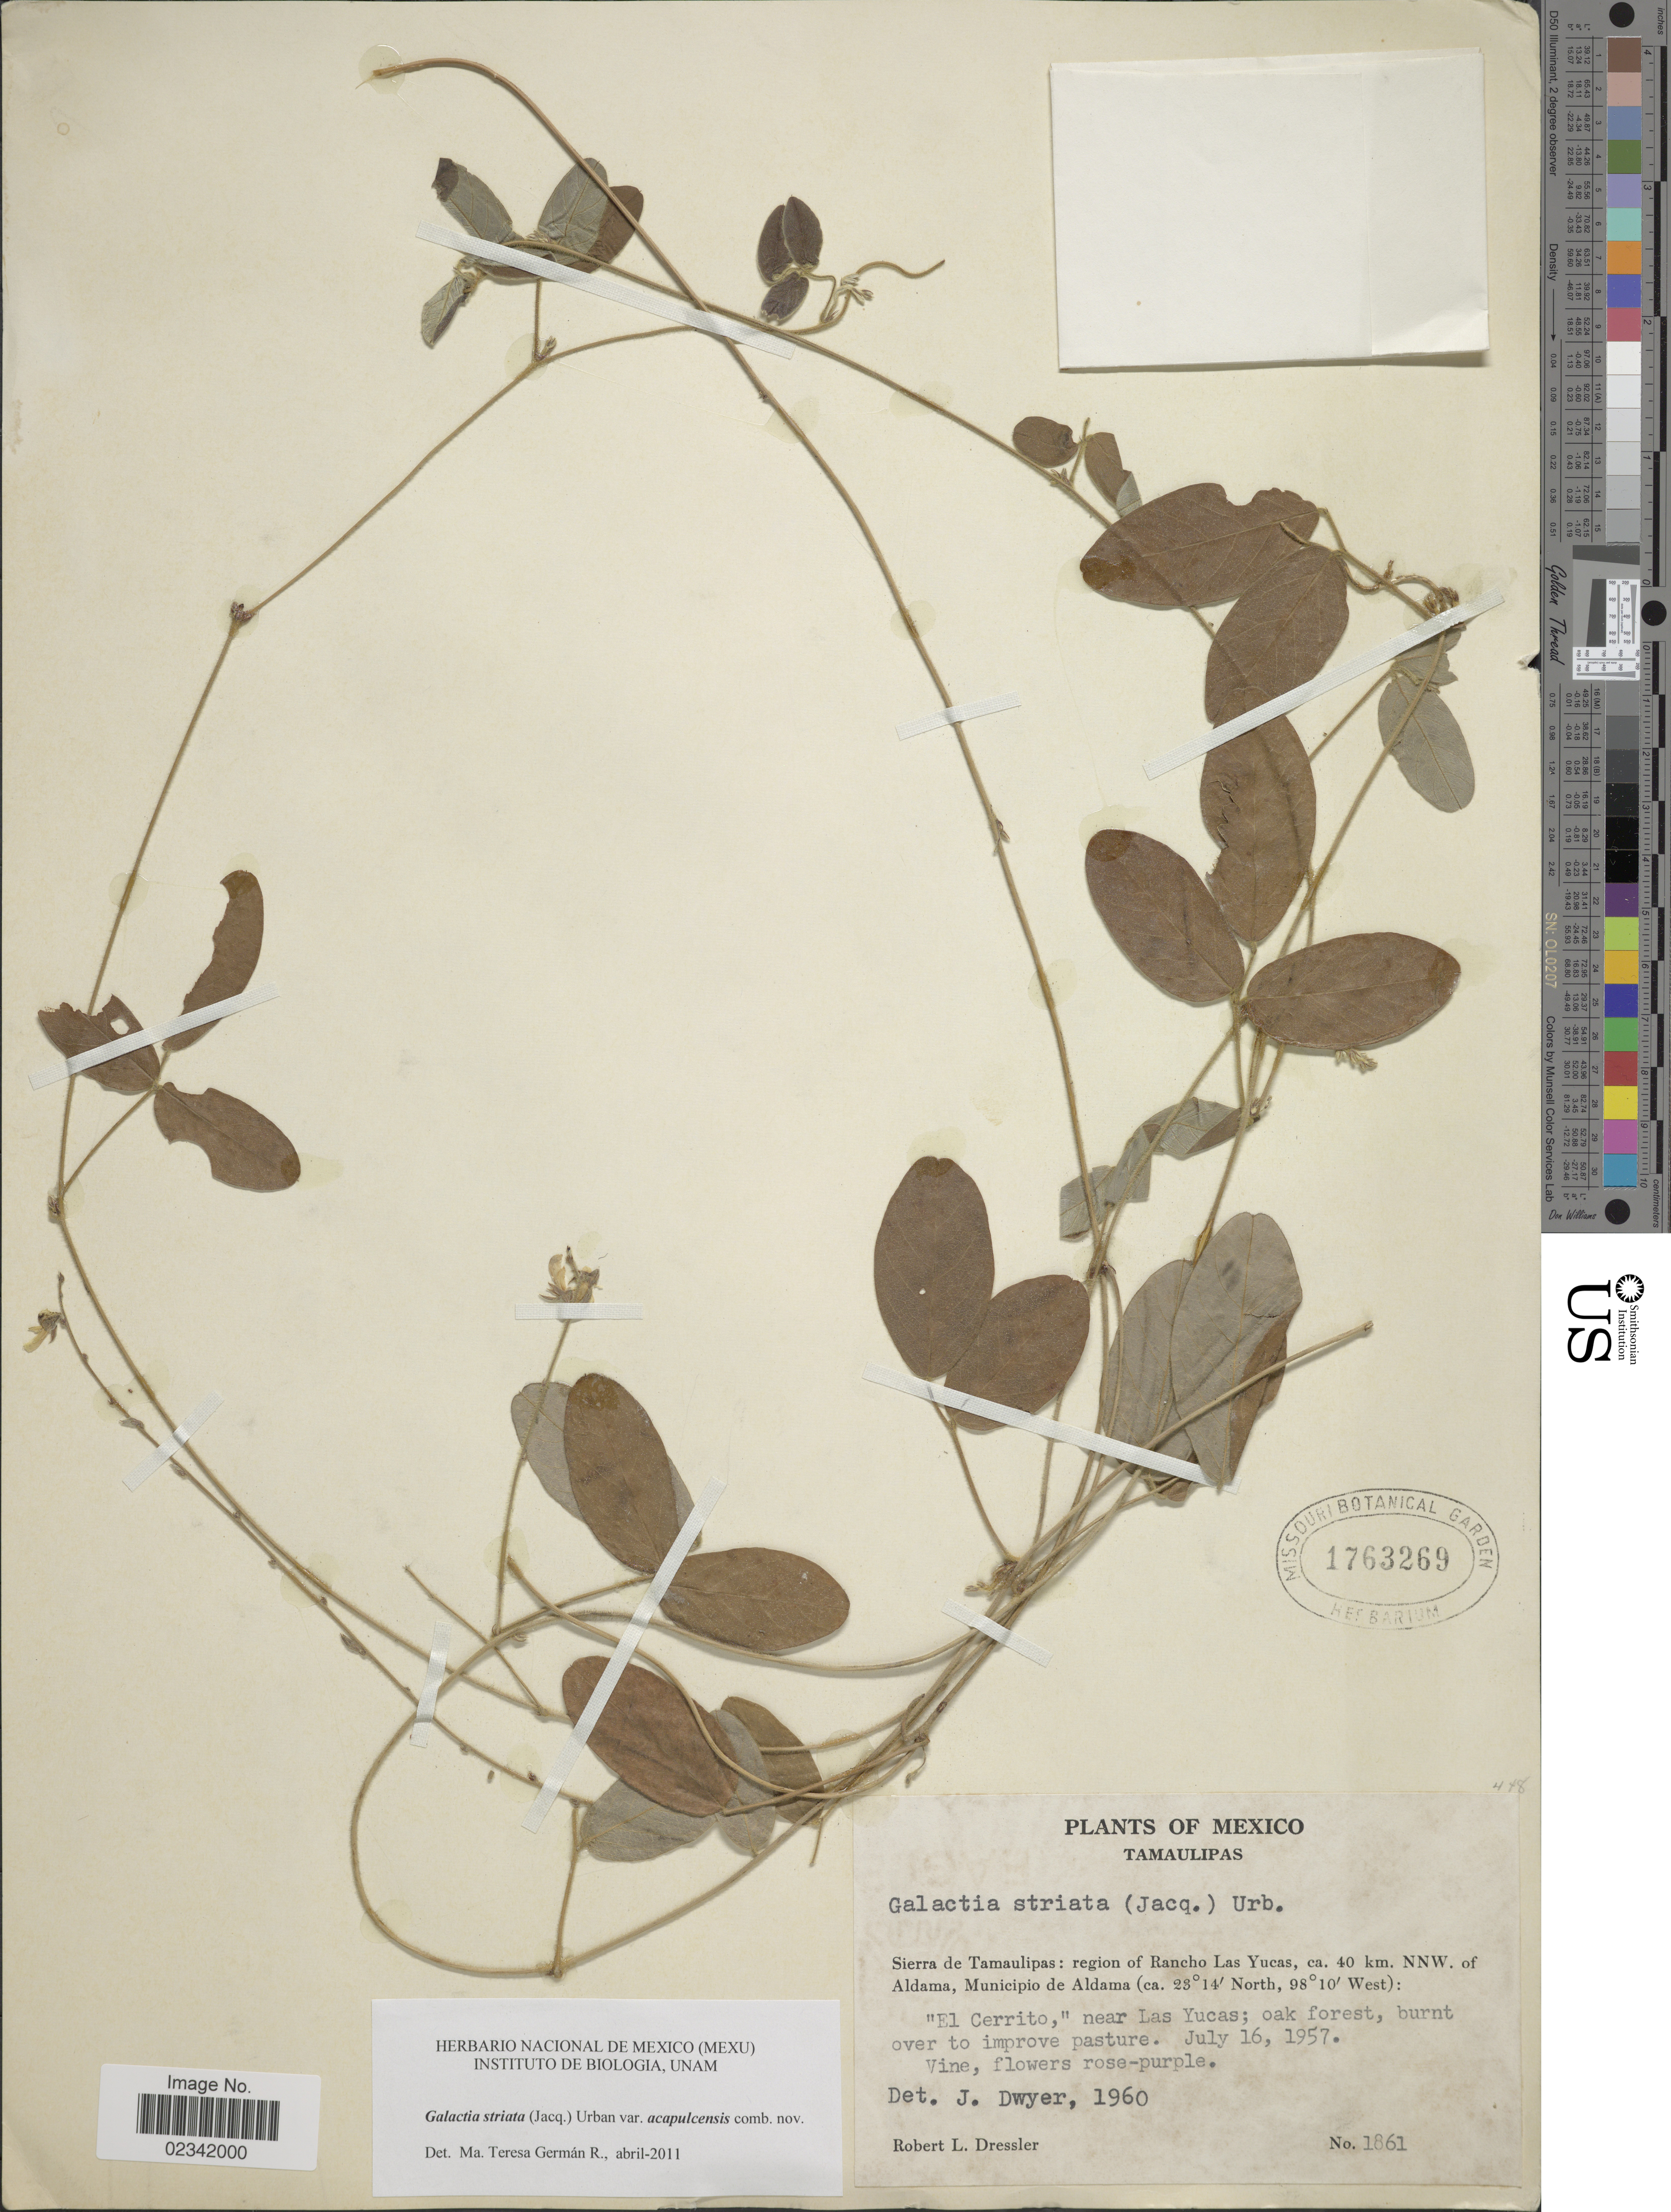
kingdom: Plantae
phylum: Tracheophyta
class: Magnoliopsida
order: Fabales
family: Fabaceae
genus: Galactia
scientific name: Galactia acapulcensis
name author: Rose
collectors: R. Dressler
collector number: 1861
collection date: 1957-07-16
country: Mexico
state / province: Tamaulipas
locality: Tamaulipas, Sierra de Tamaulipas: region of Rancho Las Yucas, 40 km NNW of Aldama, Municipio de Aldama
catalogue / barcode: US 1763269